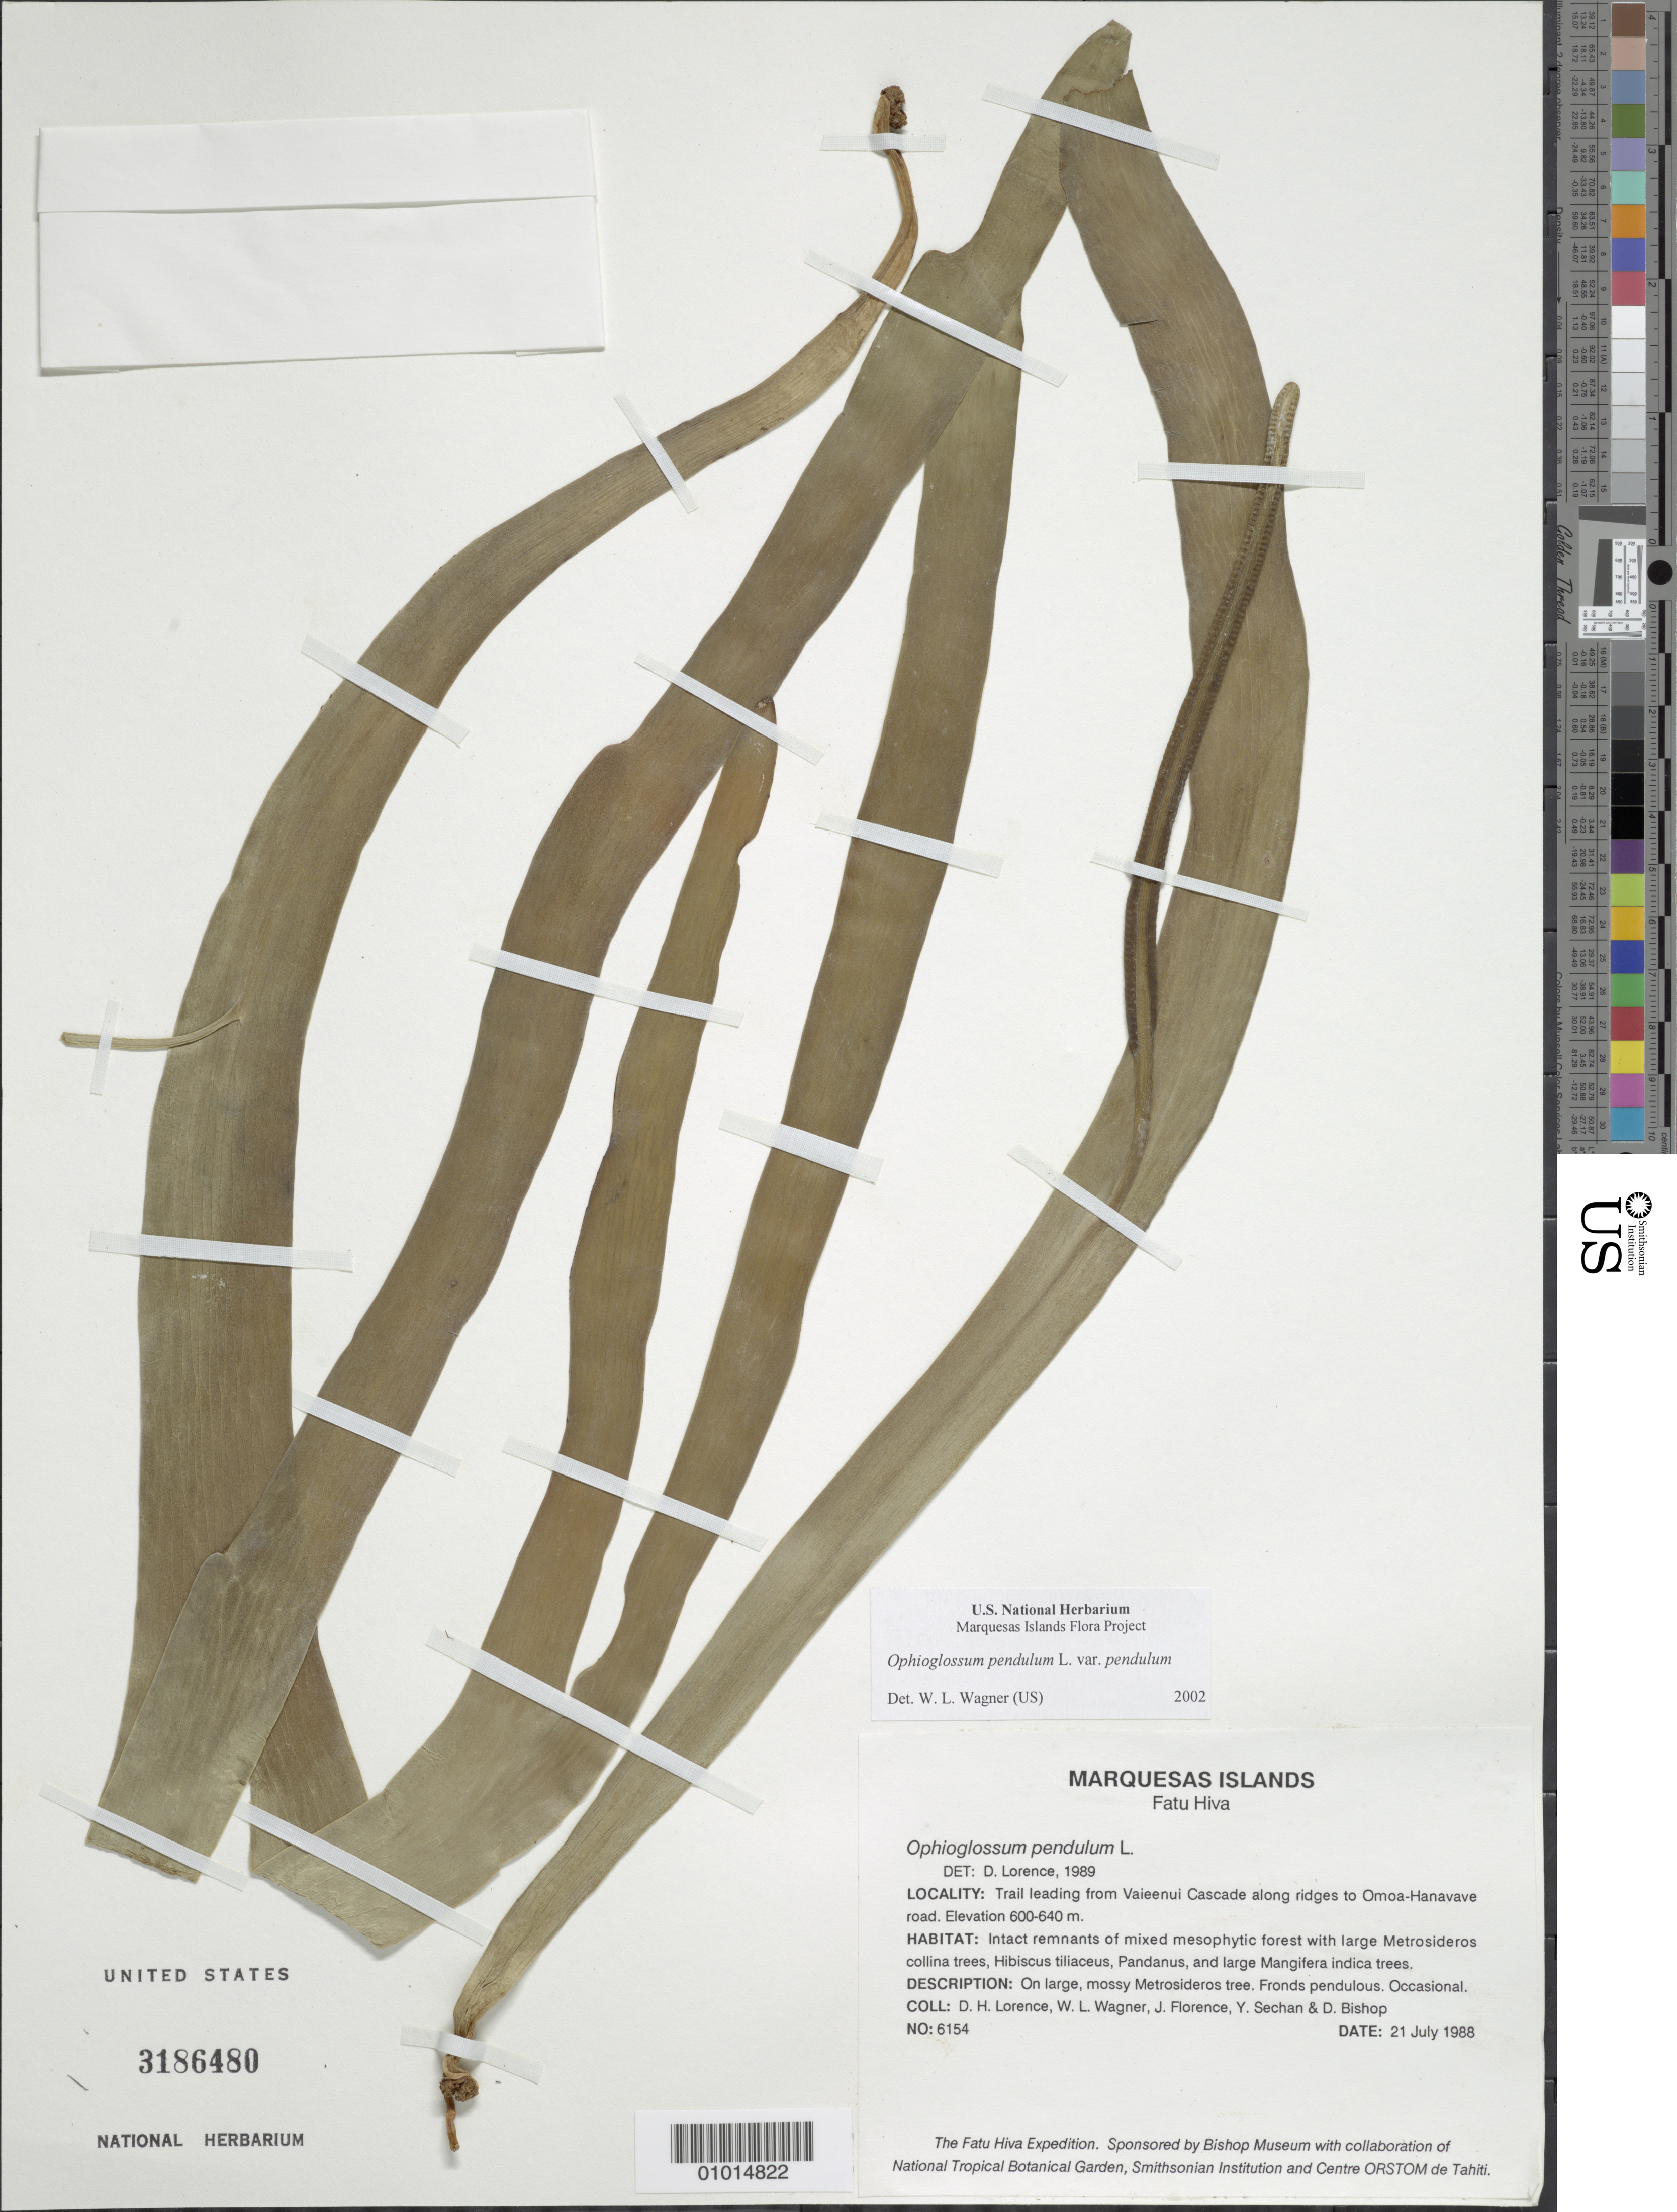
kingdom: Plantae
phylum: Tracheophyta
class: Polypodiopsida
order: Ophioglossales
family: Ophioglossaceae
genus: Ophioderma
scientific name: Ophioderma pendulum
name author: (L.) C. Presl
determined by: Wagner, W. L., (BOT), Smithsonian Institution - National Museum of Natural History (UNITED STATES)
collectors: D. Lorence, W. L. Wagner, J. Florence, Y. Sechan & D. Bishop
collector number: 6154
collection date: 1988-07-21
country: French Polynesia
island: Fatu Hiva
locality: Trail leading from Vaieenui Cascade along ridges to 'Omo'a-Hanavave road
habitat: Intact remnants of mixed mesophytic forest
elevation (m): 600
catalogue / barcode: US 3186480